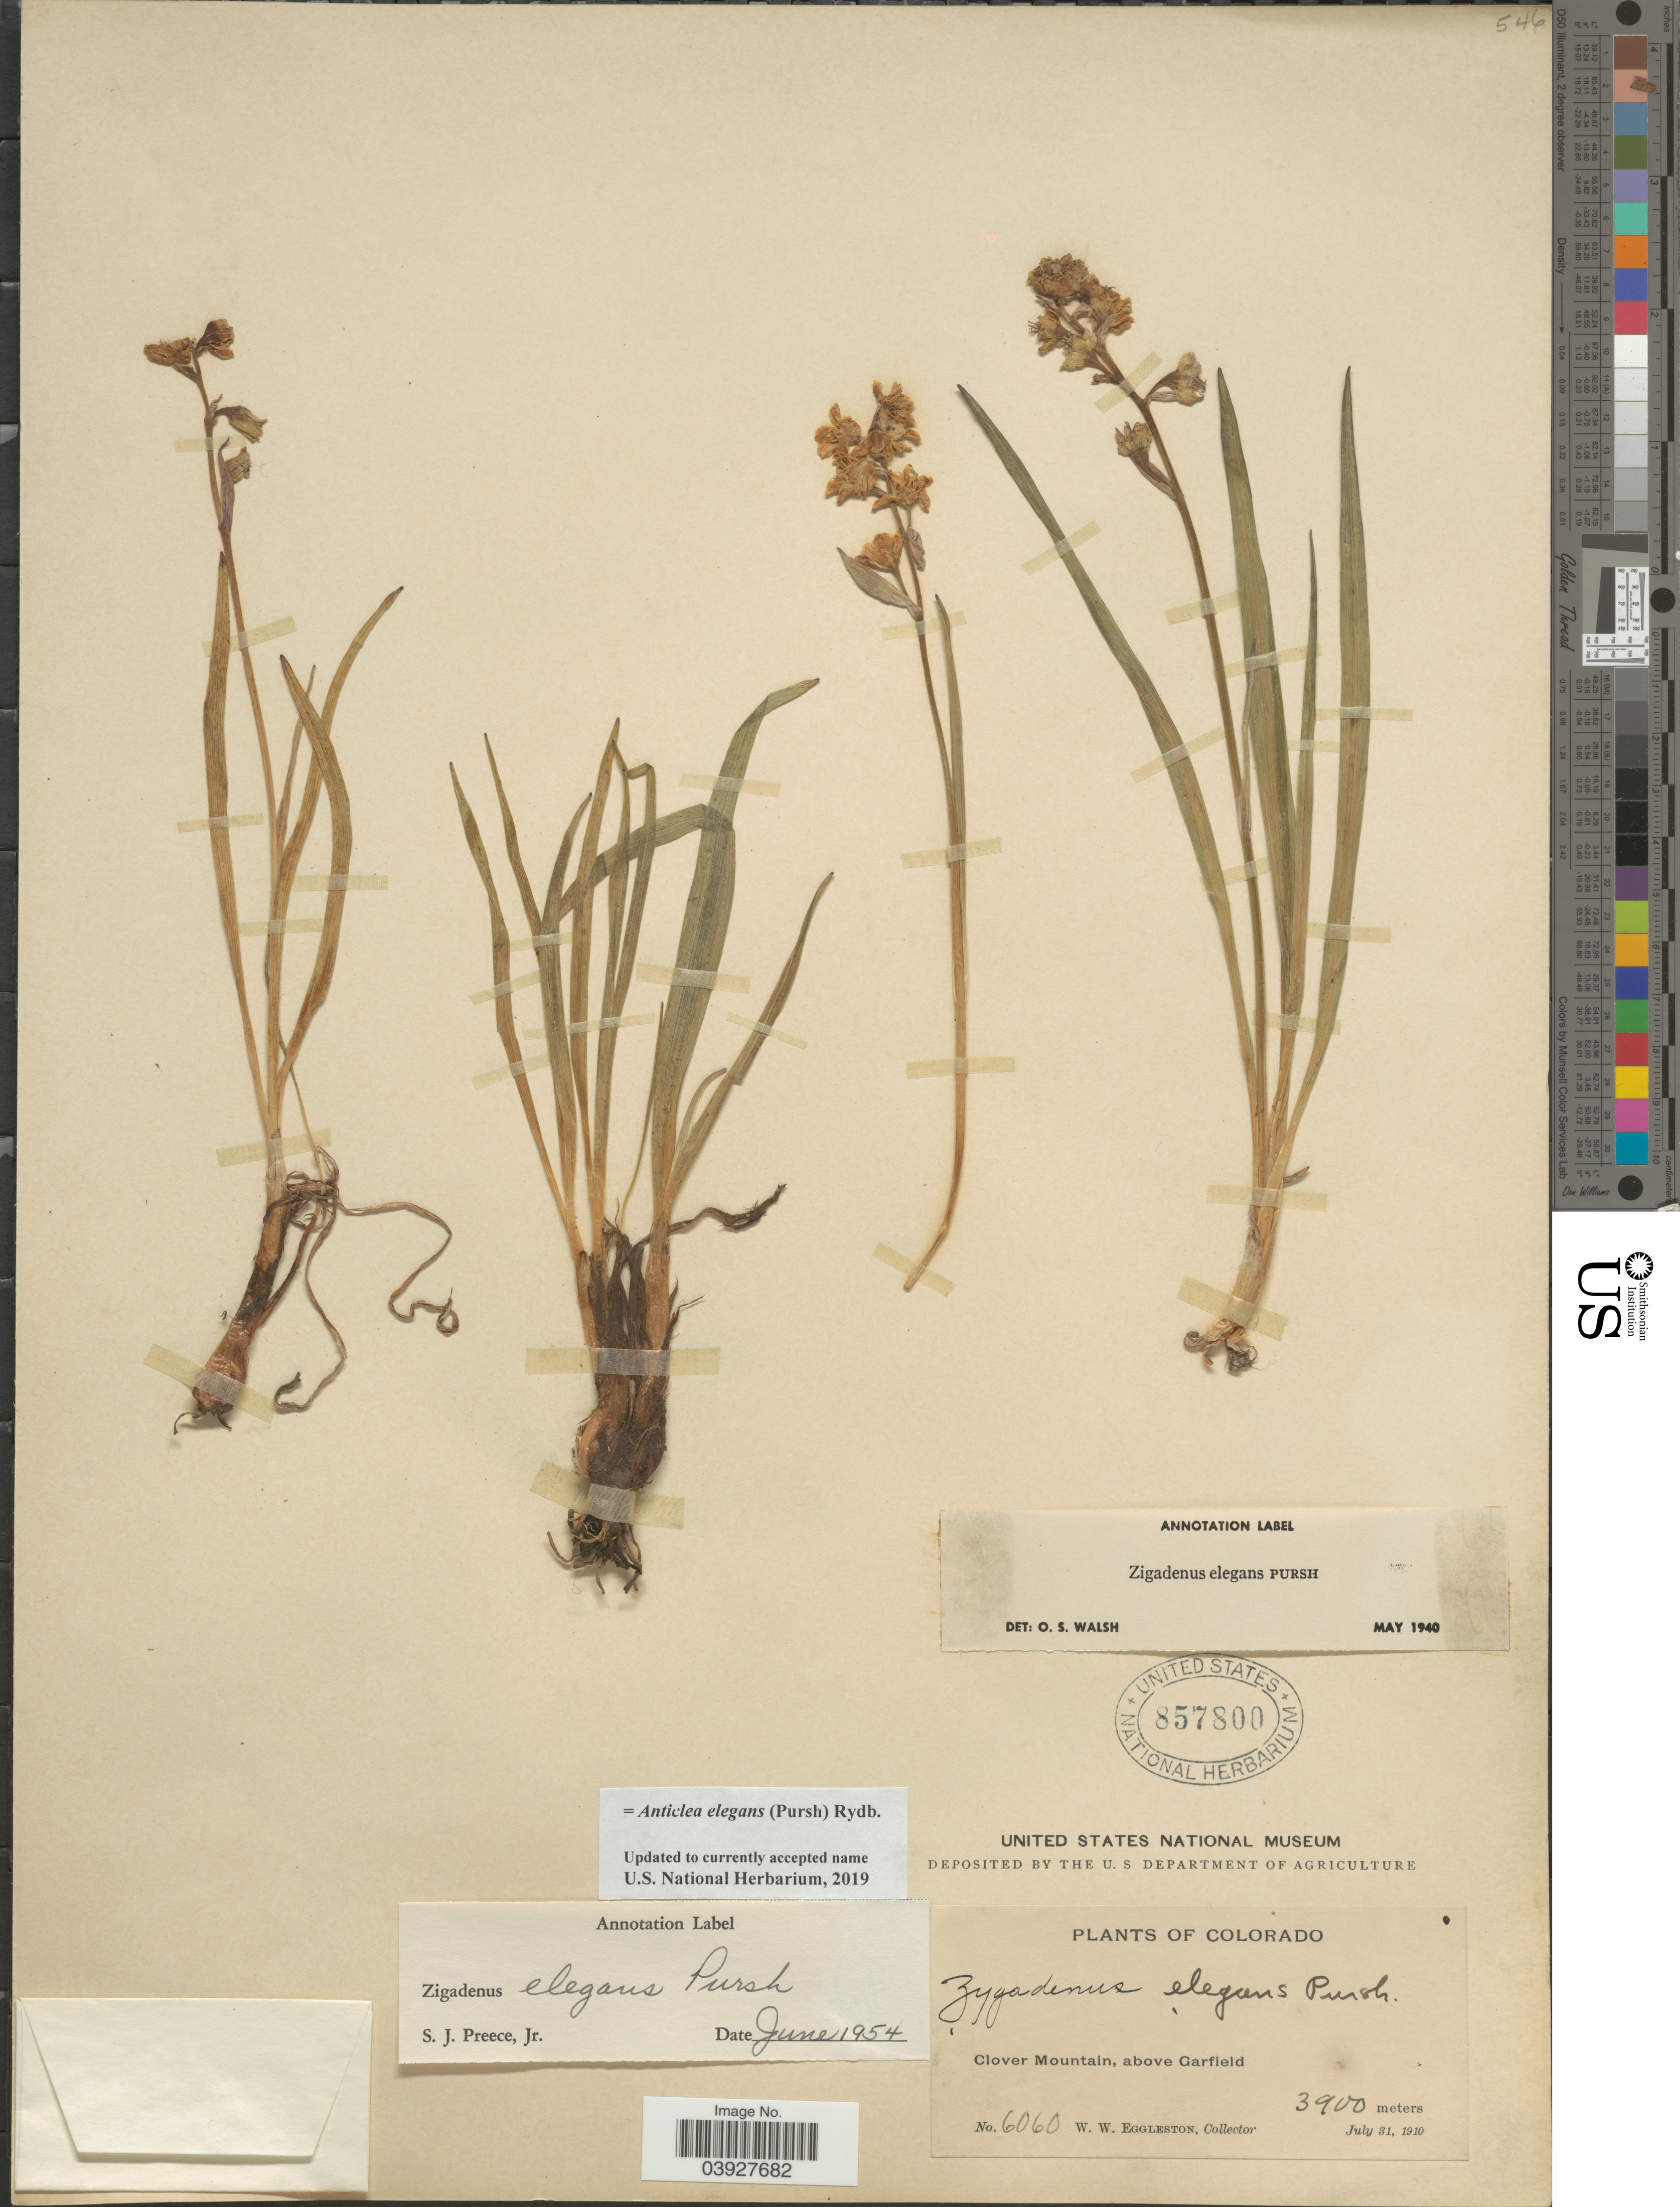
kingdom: Plantae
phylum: Tracheophyta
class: Liliopsida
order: Liliales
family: Melanthiaceae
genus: Anticlea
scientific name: Anticlea elegans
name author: (Pursh) Rydb.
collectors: W. W. Eggleston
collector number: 6060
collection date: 1910-07-31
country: United States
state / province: Colorado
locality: Clover Mountain, above Garfield.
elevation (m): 3900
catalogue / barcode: US 857800